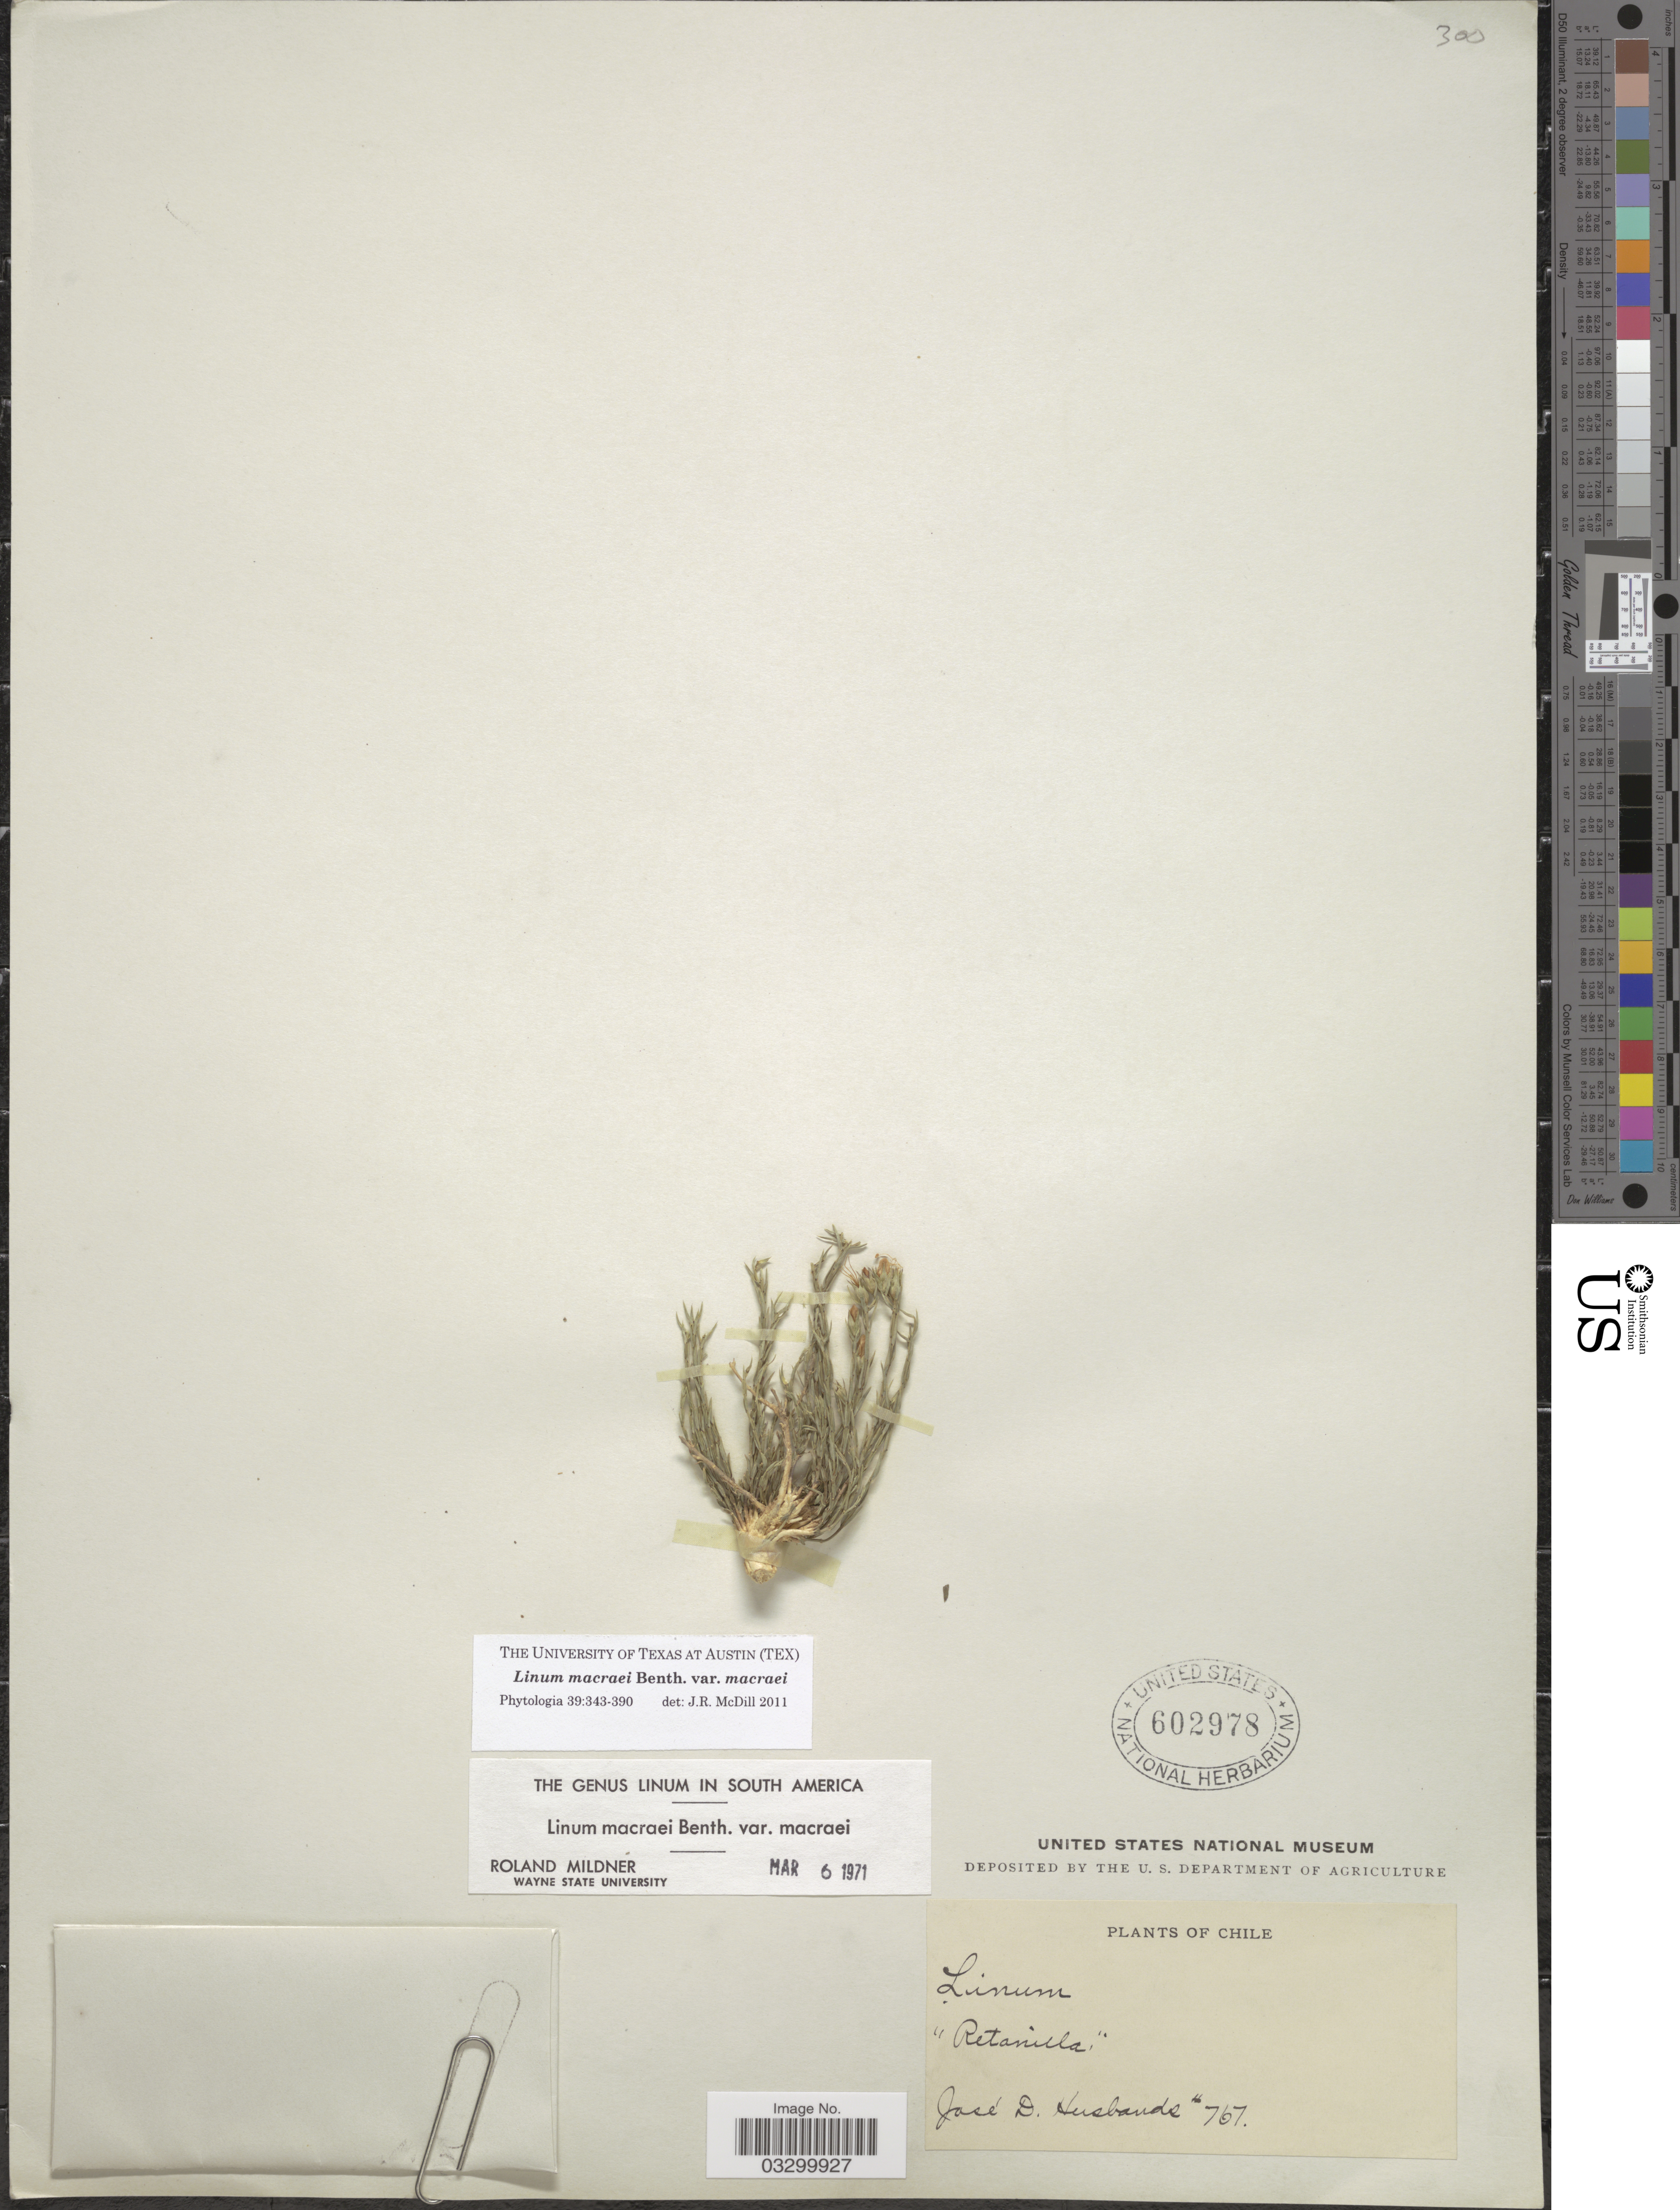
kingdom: Plantae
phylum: Tracheophyta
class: Magnoliopsida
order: Malpighiales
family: Linaceae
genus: Linum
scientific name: Linum macraei var. macraei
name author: Benth.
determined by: McDill, J. R.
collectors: J. Husbands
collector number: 767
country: Chile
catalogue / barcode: US 602978